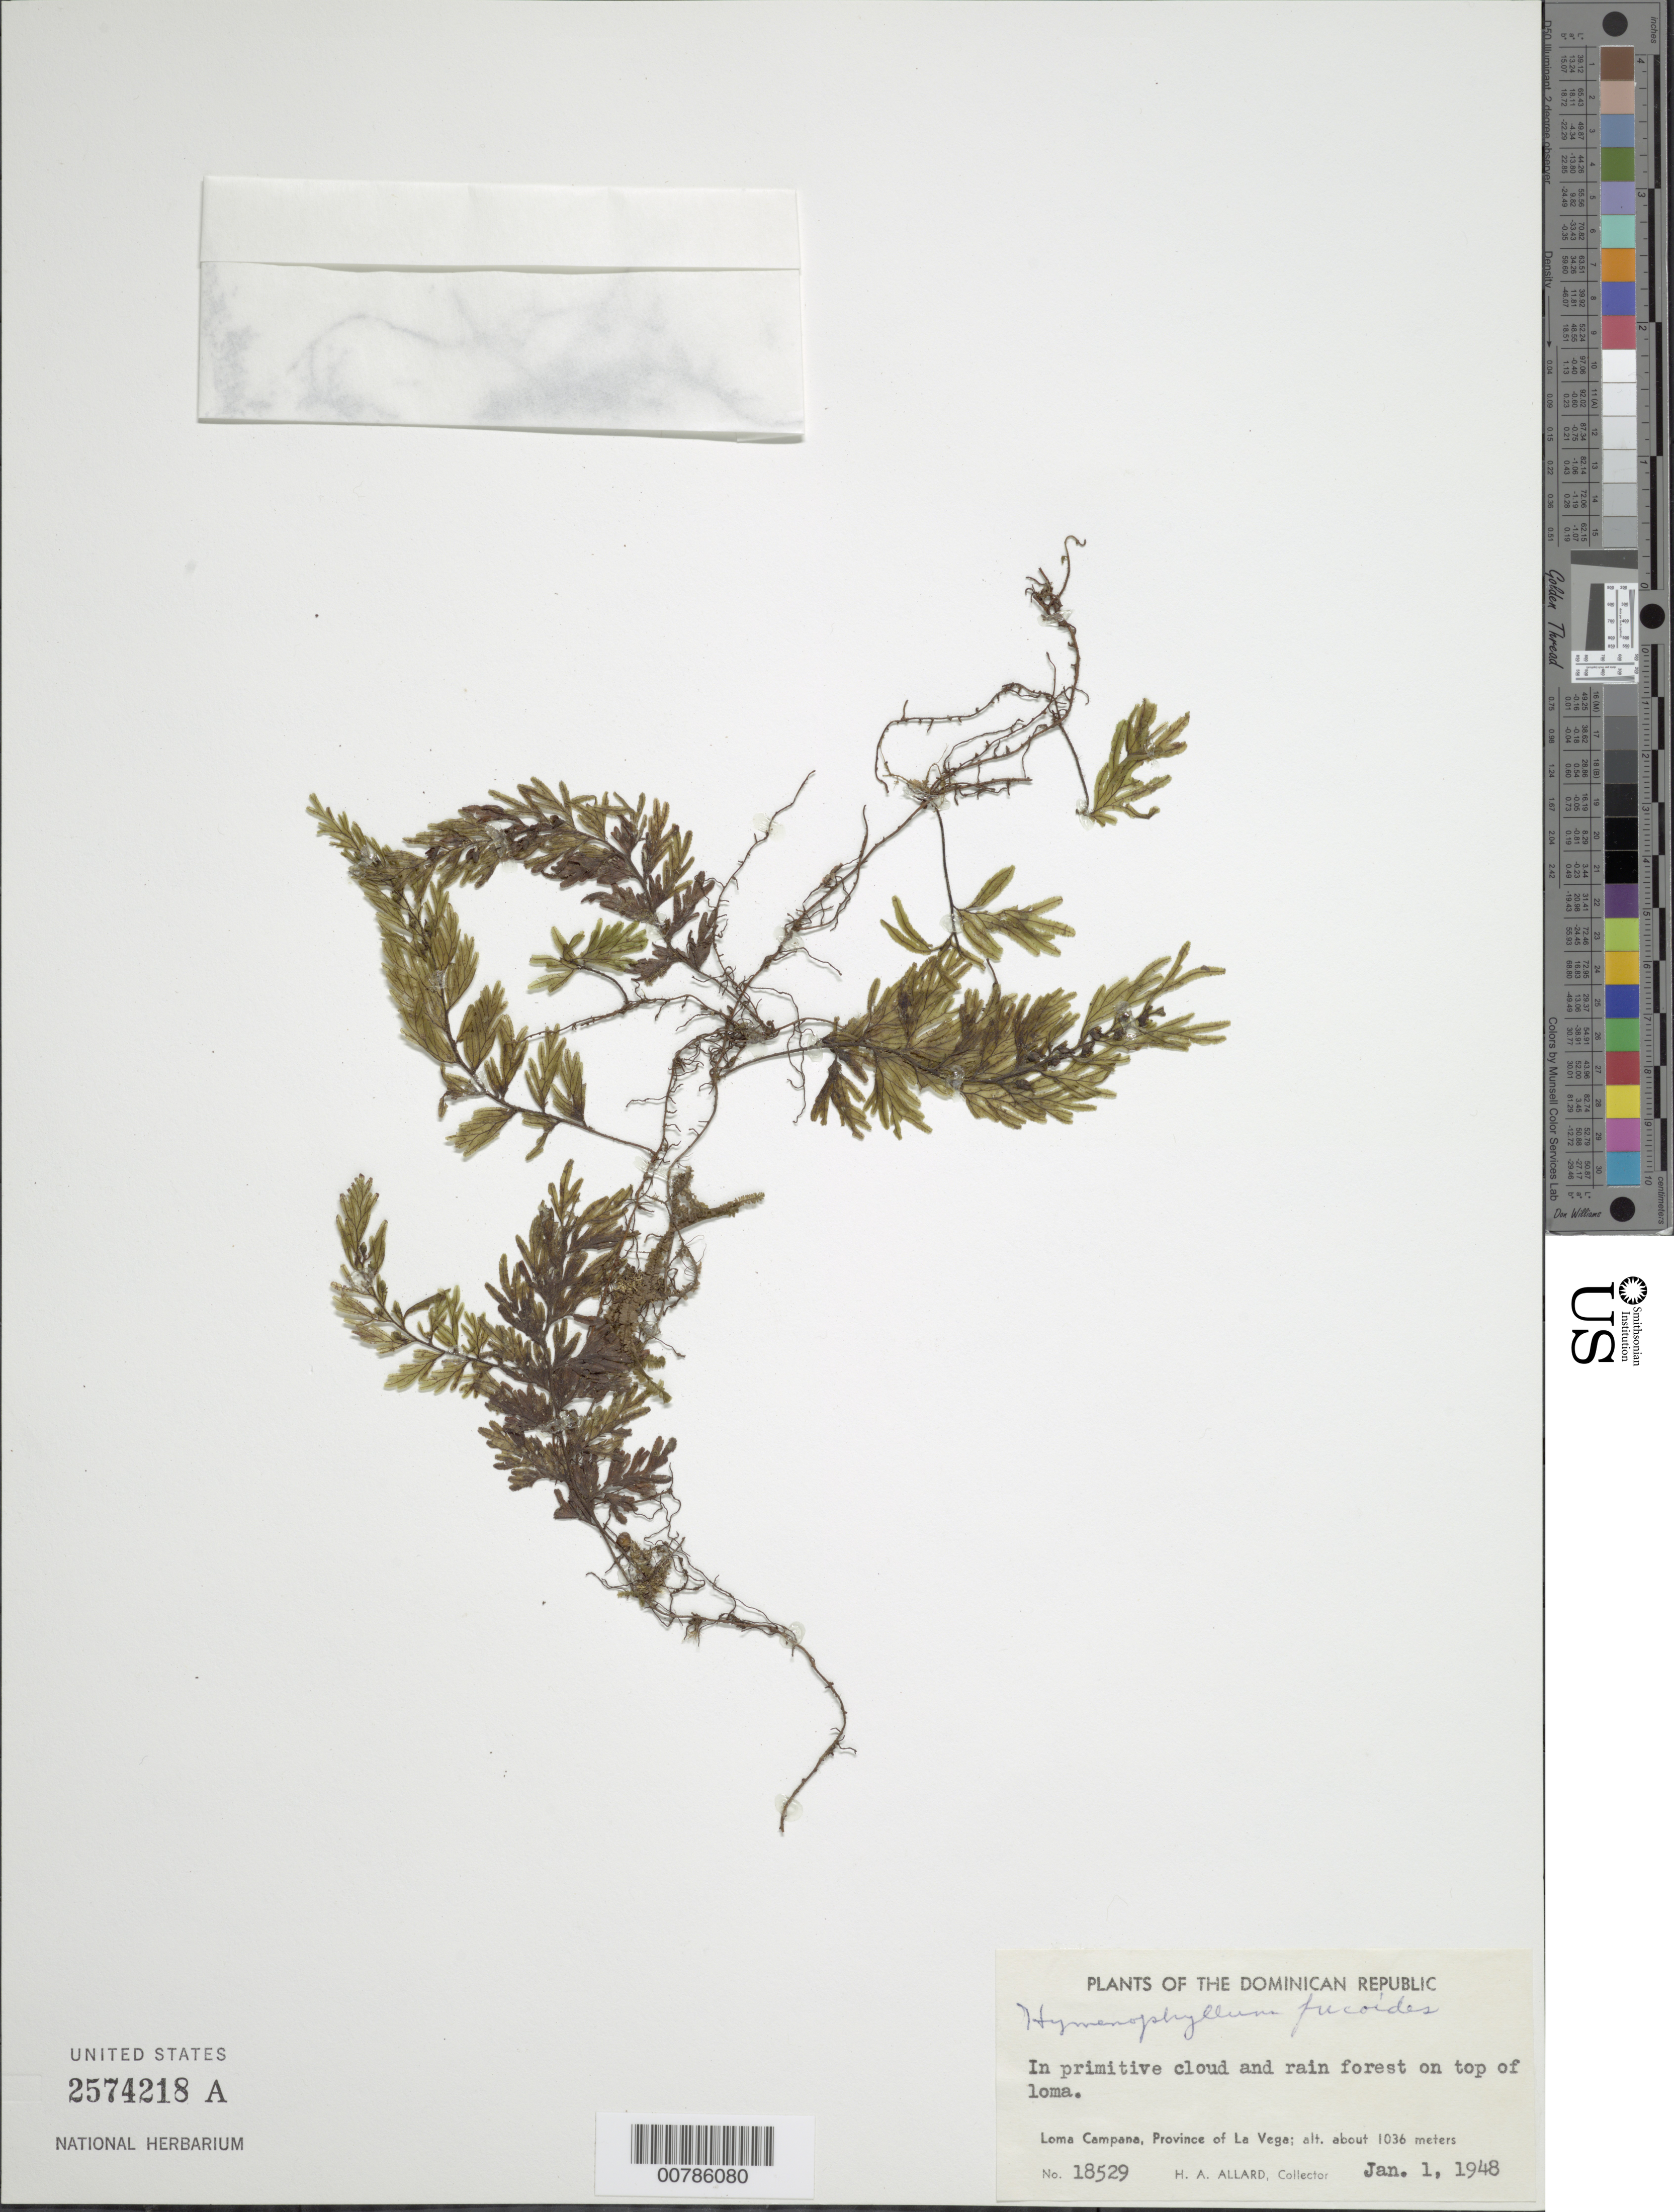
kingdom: Plantae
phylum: Tracheophyta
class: Polypodiopsida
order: Hymenophyllales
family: Hymenophyllaceae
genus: Hymenophyllum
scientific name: Hymenophyllum fucoides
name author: (Sw.) Sw.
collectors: H. A. Allard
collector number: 18529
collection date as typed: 01 Jan 1948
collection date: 1948-01-01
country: Dominican Republic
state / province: La Vega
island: Hispaniola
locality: Loma Campana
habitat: In primitive cloud and rain forest on top of loma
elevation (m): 1036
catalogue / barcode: US 2574218A